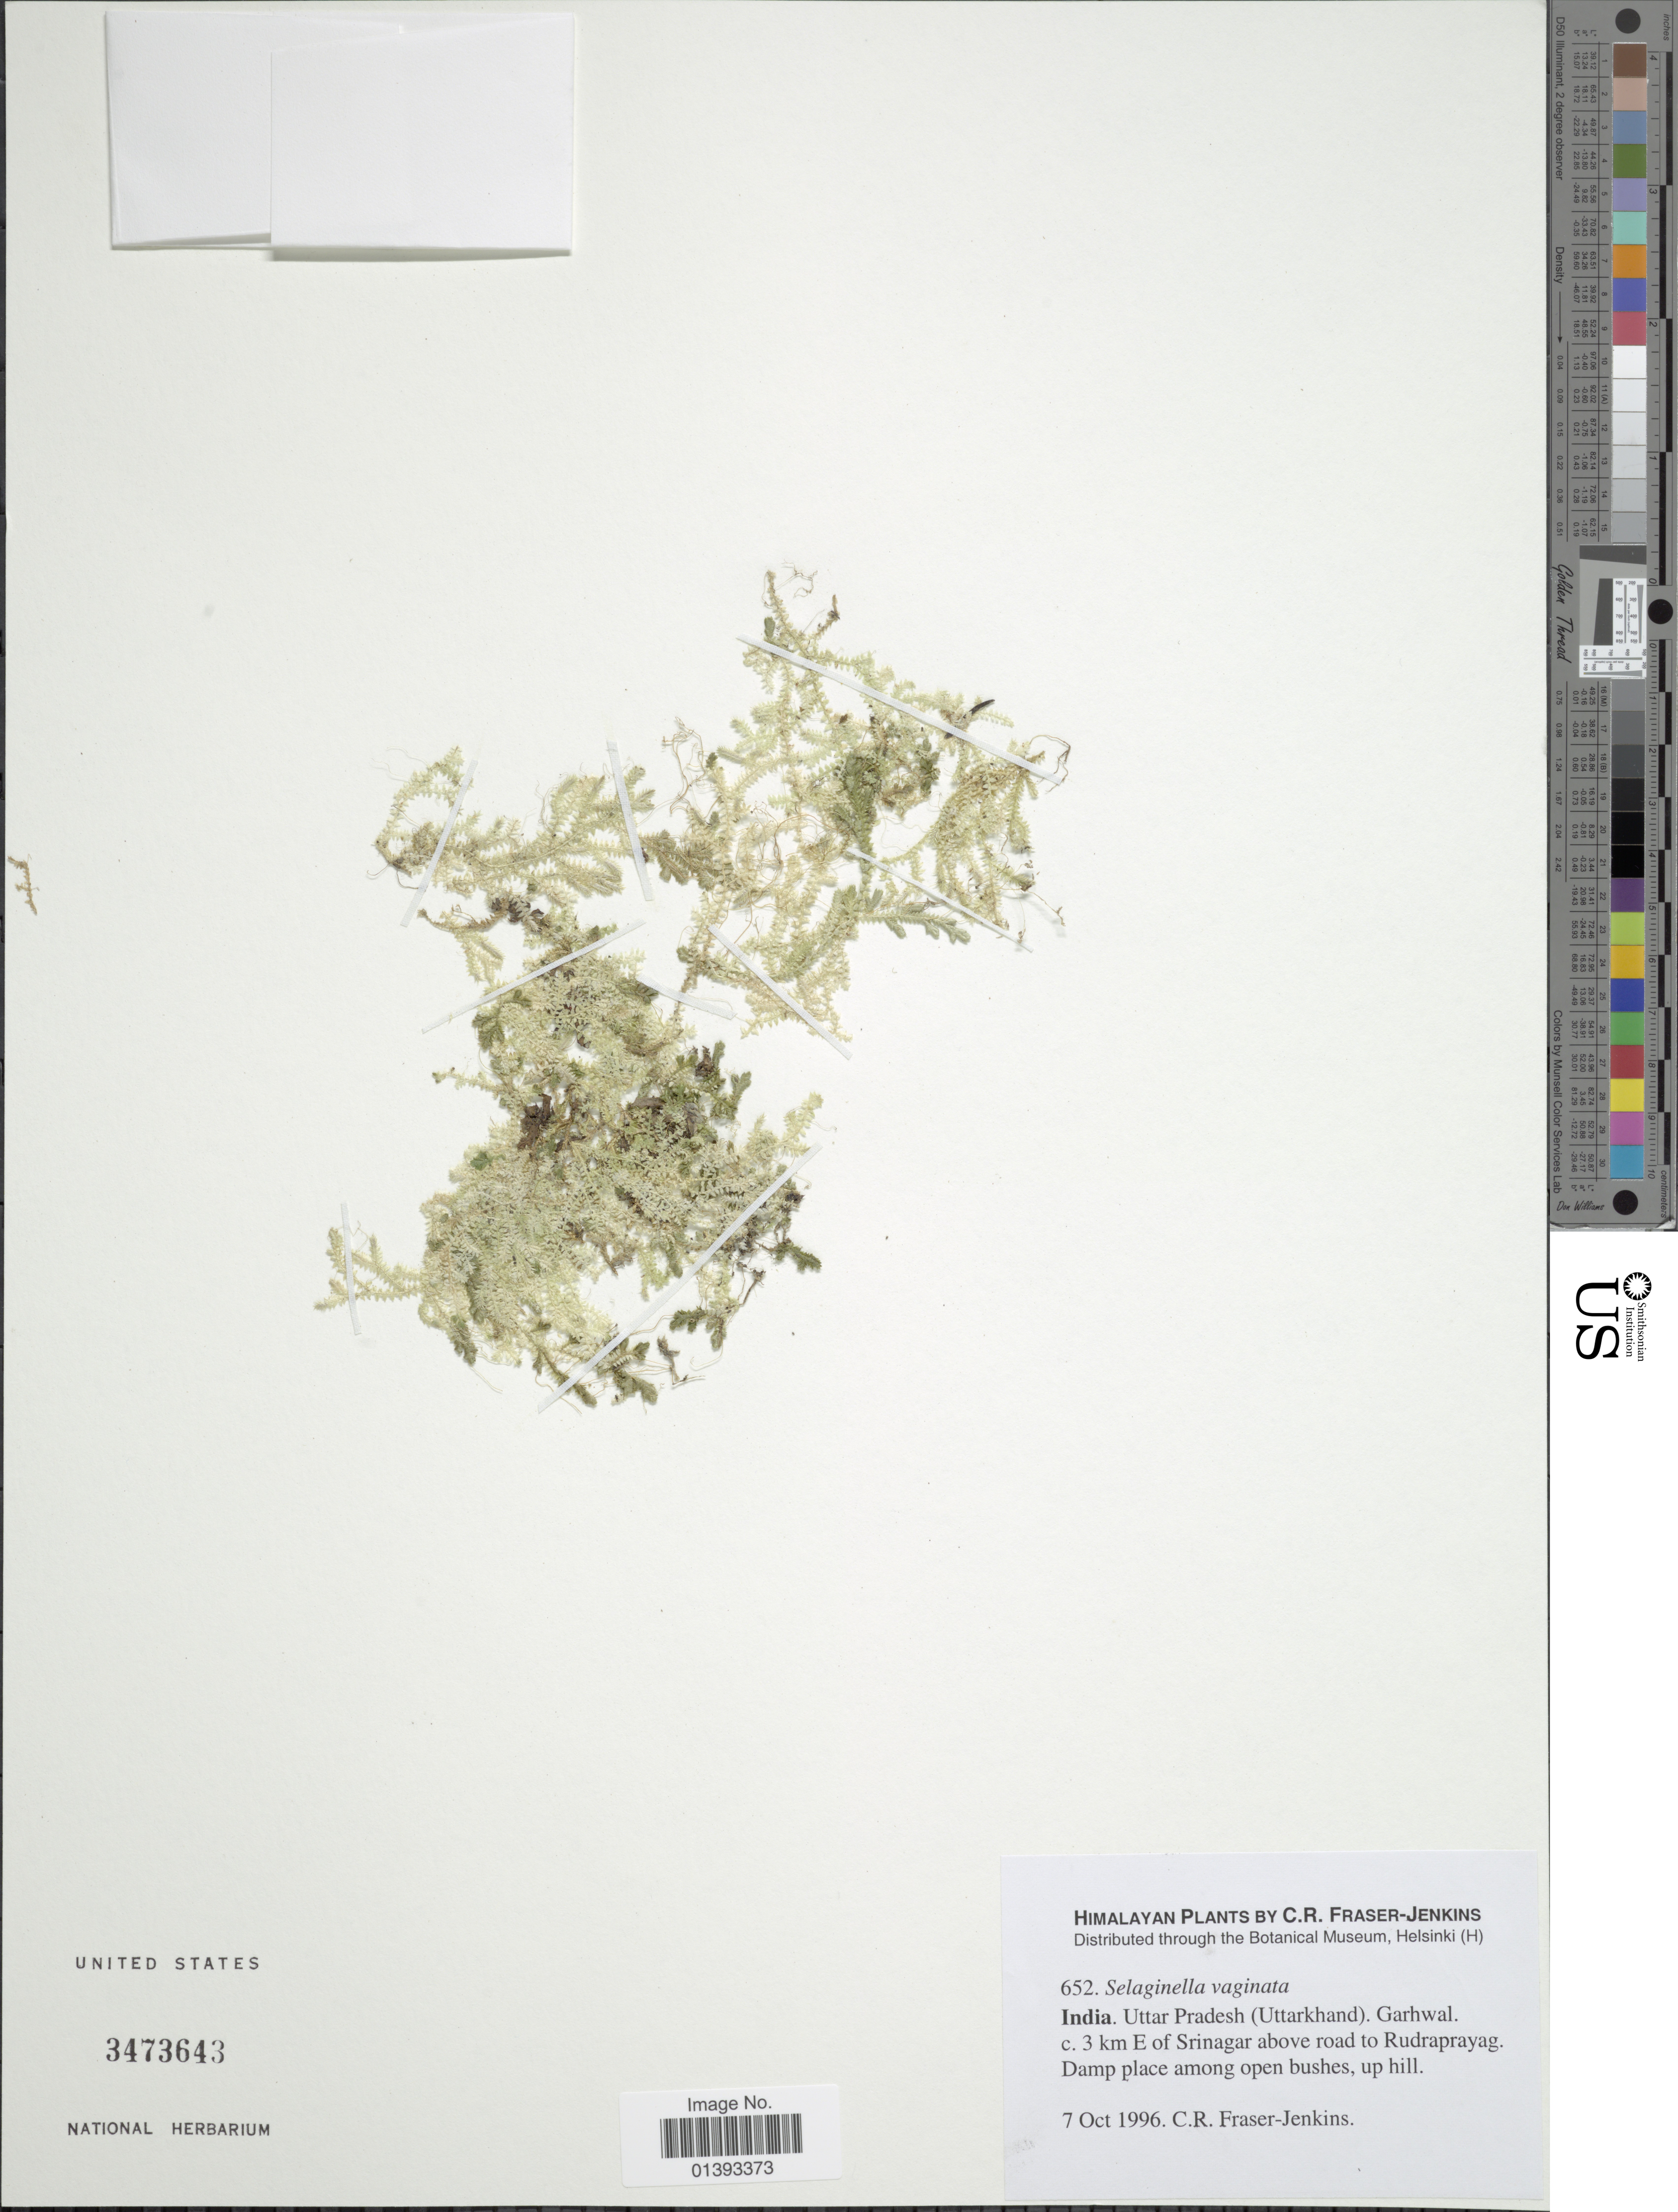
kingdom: Plantae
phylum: Tracheophyta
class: Lycopodiopsida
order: Selaginellales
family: Selaginellaceae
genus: Selaginella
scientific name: Selaginella vaginata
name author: Spring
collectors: C. R. Fraser-Jenkins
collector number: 652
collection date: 1966-10-07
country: India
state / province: Uttar Pradesh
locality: (Uttarkhand), Garhwal, c. 3km E of Srinagar above road to Rudraprayang, damp place among open bushes, up hill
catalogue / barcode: US 3473643